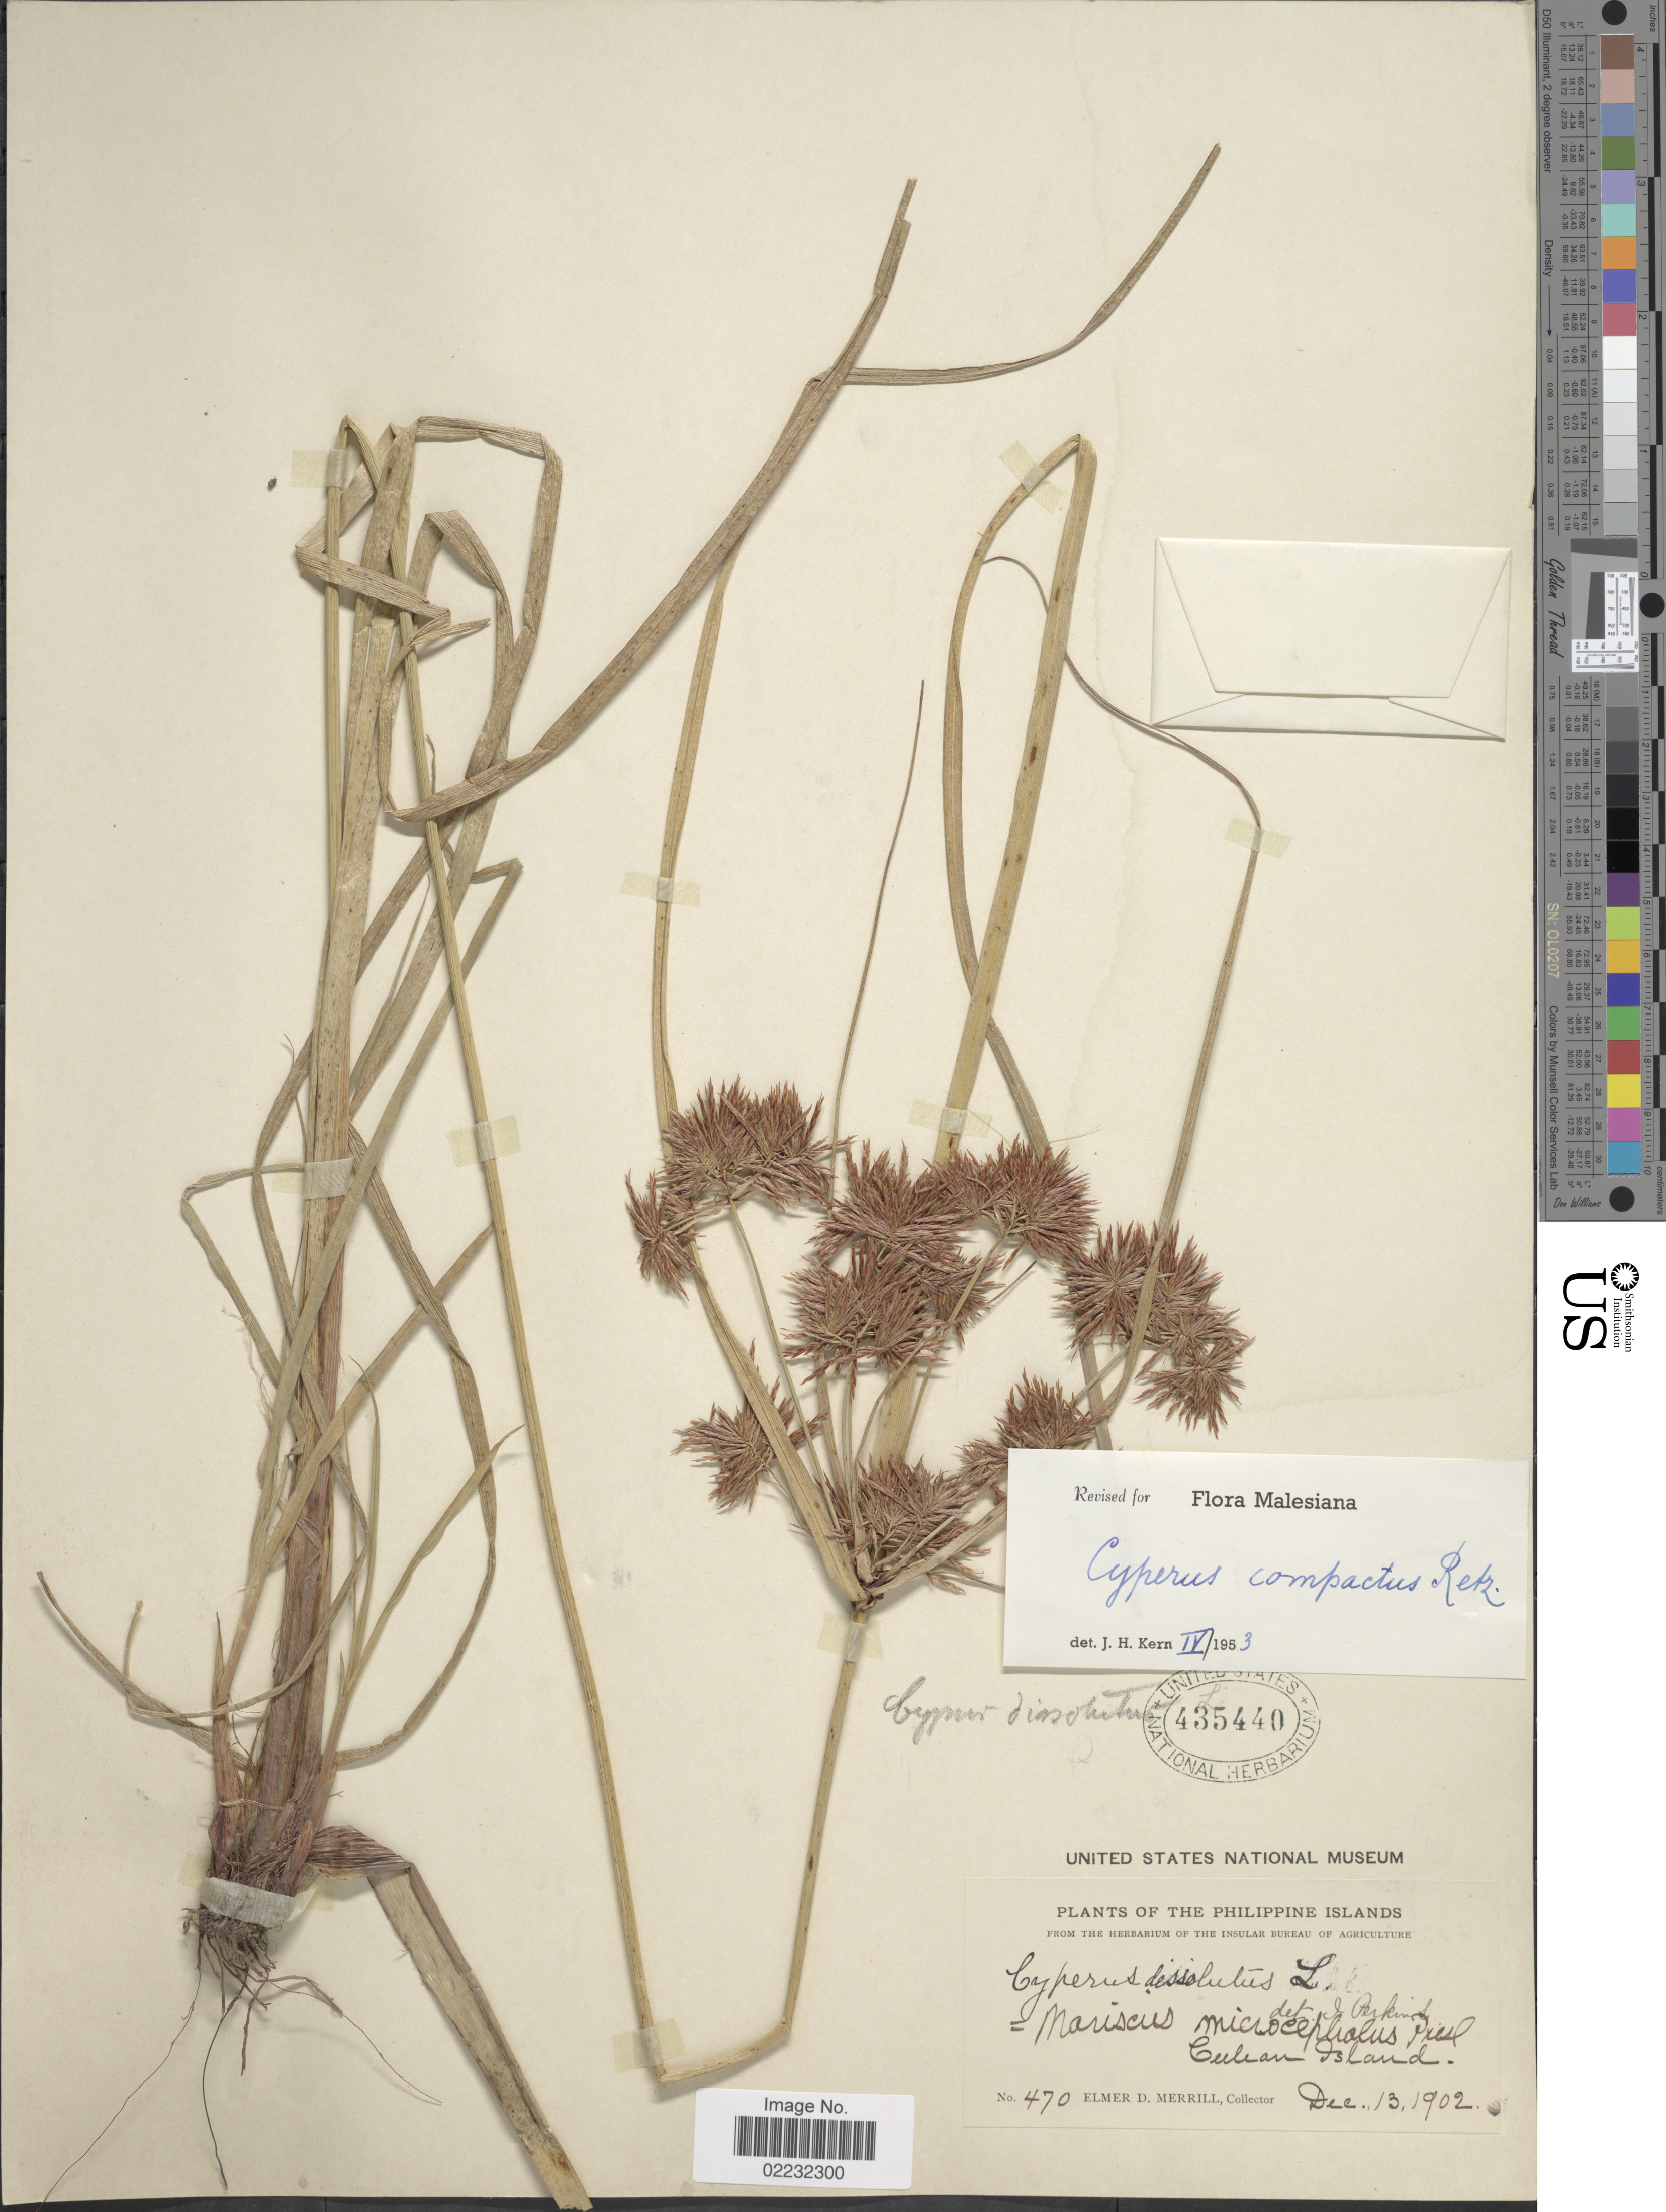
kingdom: Plantae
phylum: Tracheophyta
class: Liliopsida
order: Poales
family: Cyperaceae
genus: Cyperus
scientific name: Cyperus compactus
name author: Retz.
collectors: E. D. Merrill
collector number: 470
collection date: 1902-12-13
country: Philippines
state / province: Mimaropa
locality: Culion Island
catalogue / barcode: US 435440